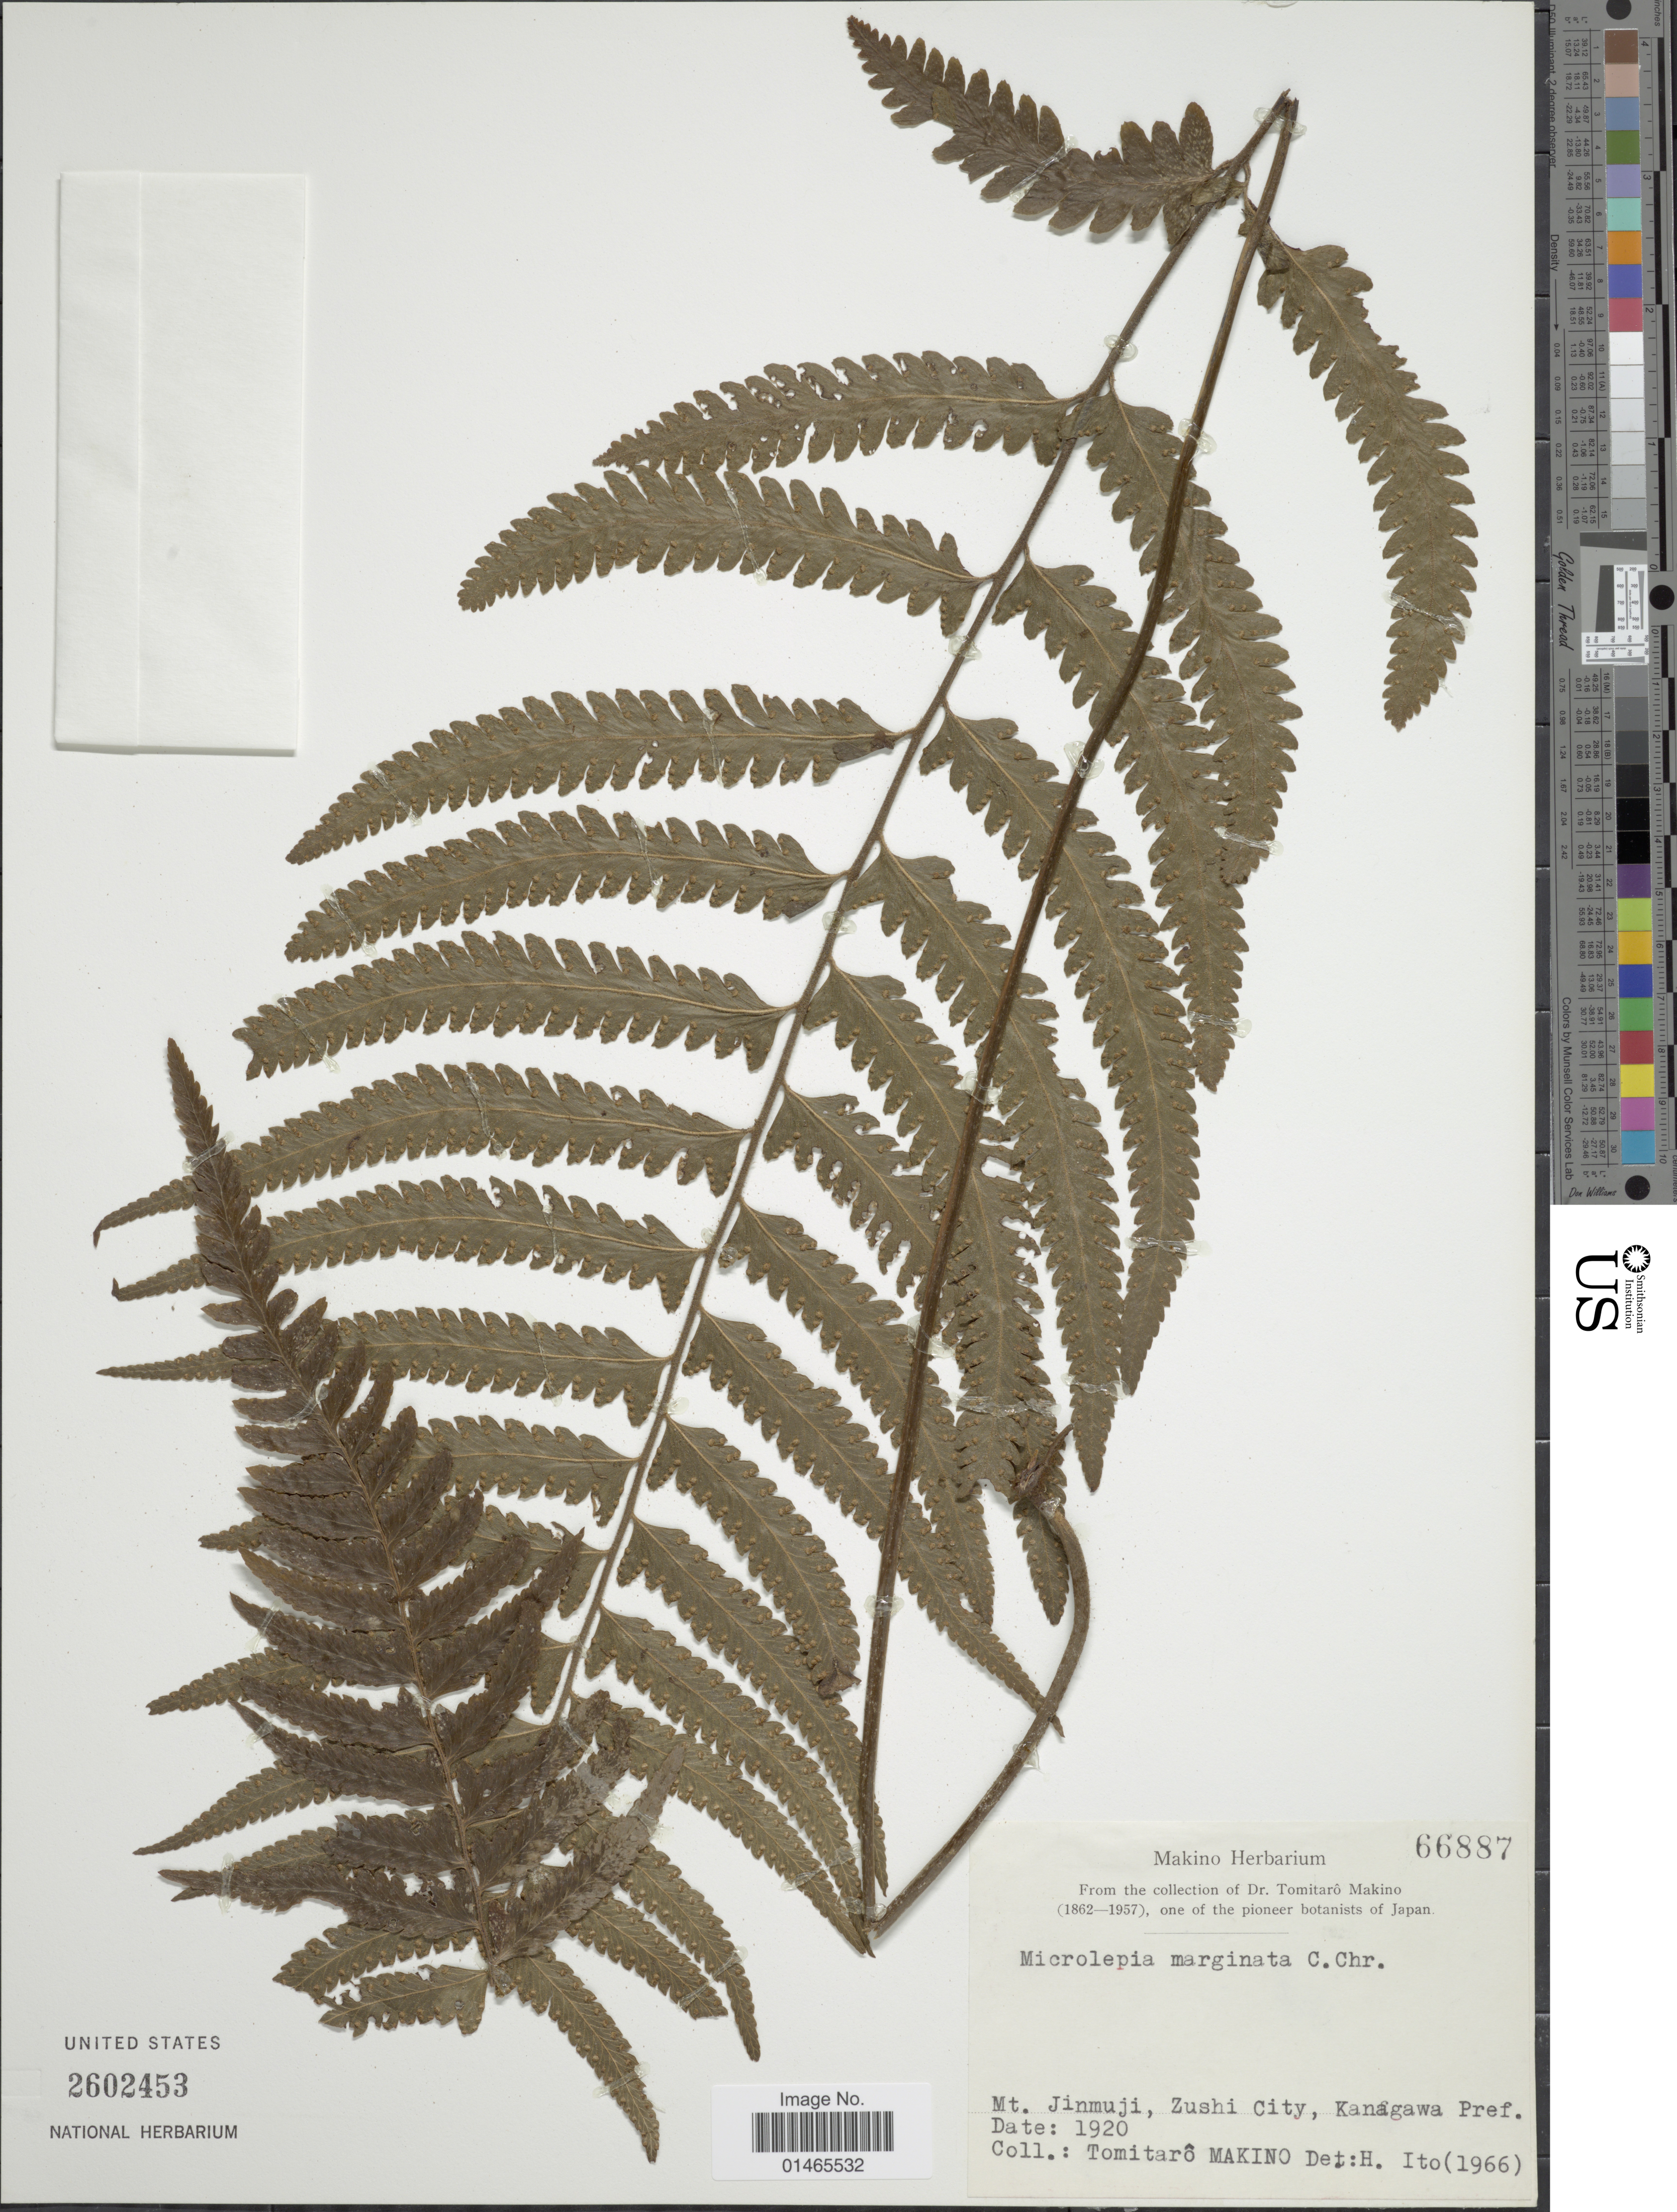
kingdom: Plantae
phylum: Tracheophyta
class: Polypodiopsida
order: Polypodiales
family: Dennstaedtiaceae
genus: Microlepia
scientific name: Microlepia marginata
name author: (Houtt.) C. Chr.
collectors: T. Makino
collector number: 66875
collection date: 1920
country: Japan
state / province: Kanagawa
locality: Mt. Jinmuji, Zushi City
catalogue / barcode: US 2602453